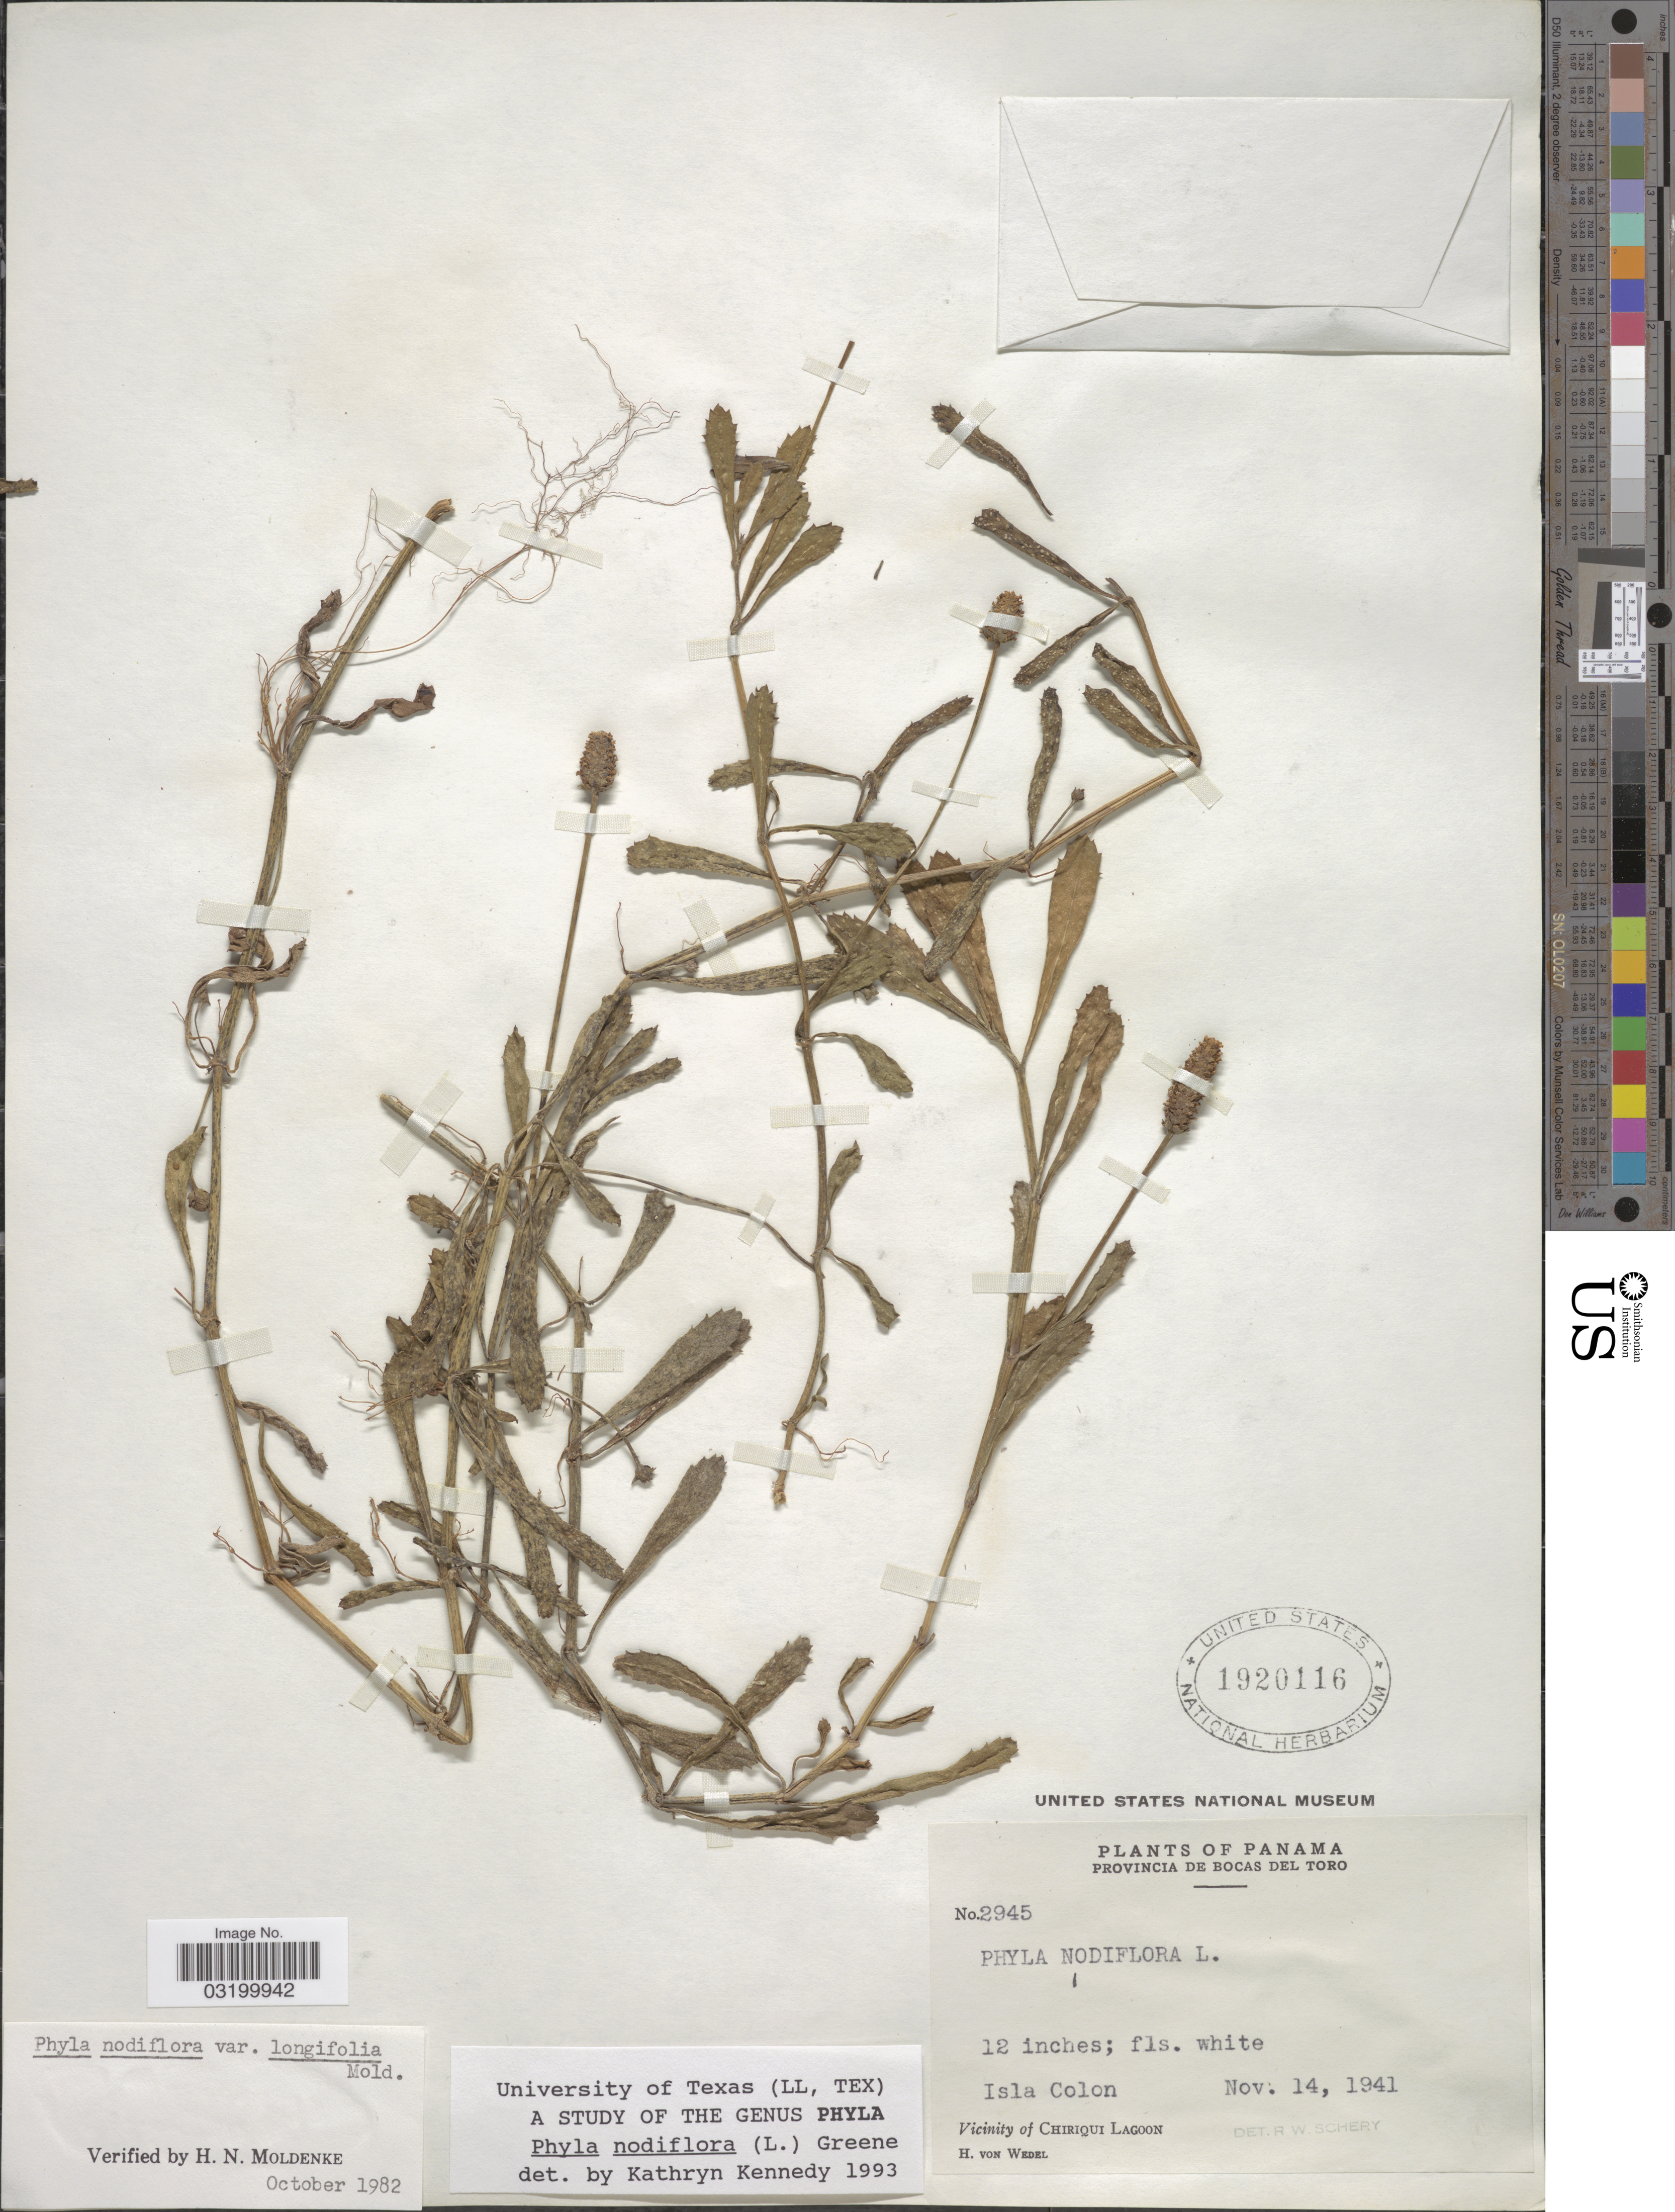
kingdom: Plantae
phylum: Tracheophyta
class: Magnoliopsida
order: Lamiales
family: Verbenaceae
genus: Phyla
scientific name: Phyla nodiflora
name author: (L.) Greene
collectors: H. von Wedel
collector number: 2945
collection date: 1941-11-14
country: Panama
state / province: Bocas del Toro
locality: Isla Colon, Vicinity of Chiriqui Lagoon.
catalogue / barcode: US 1920116